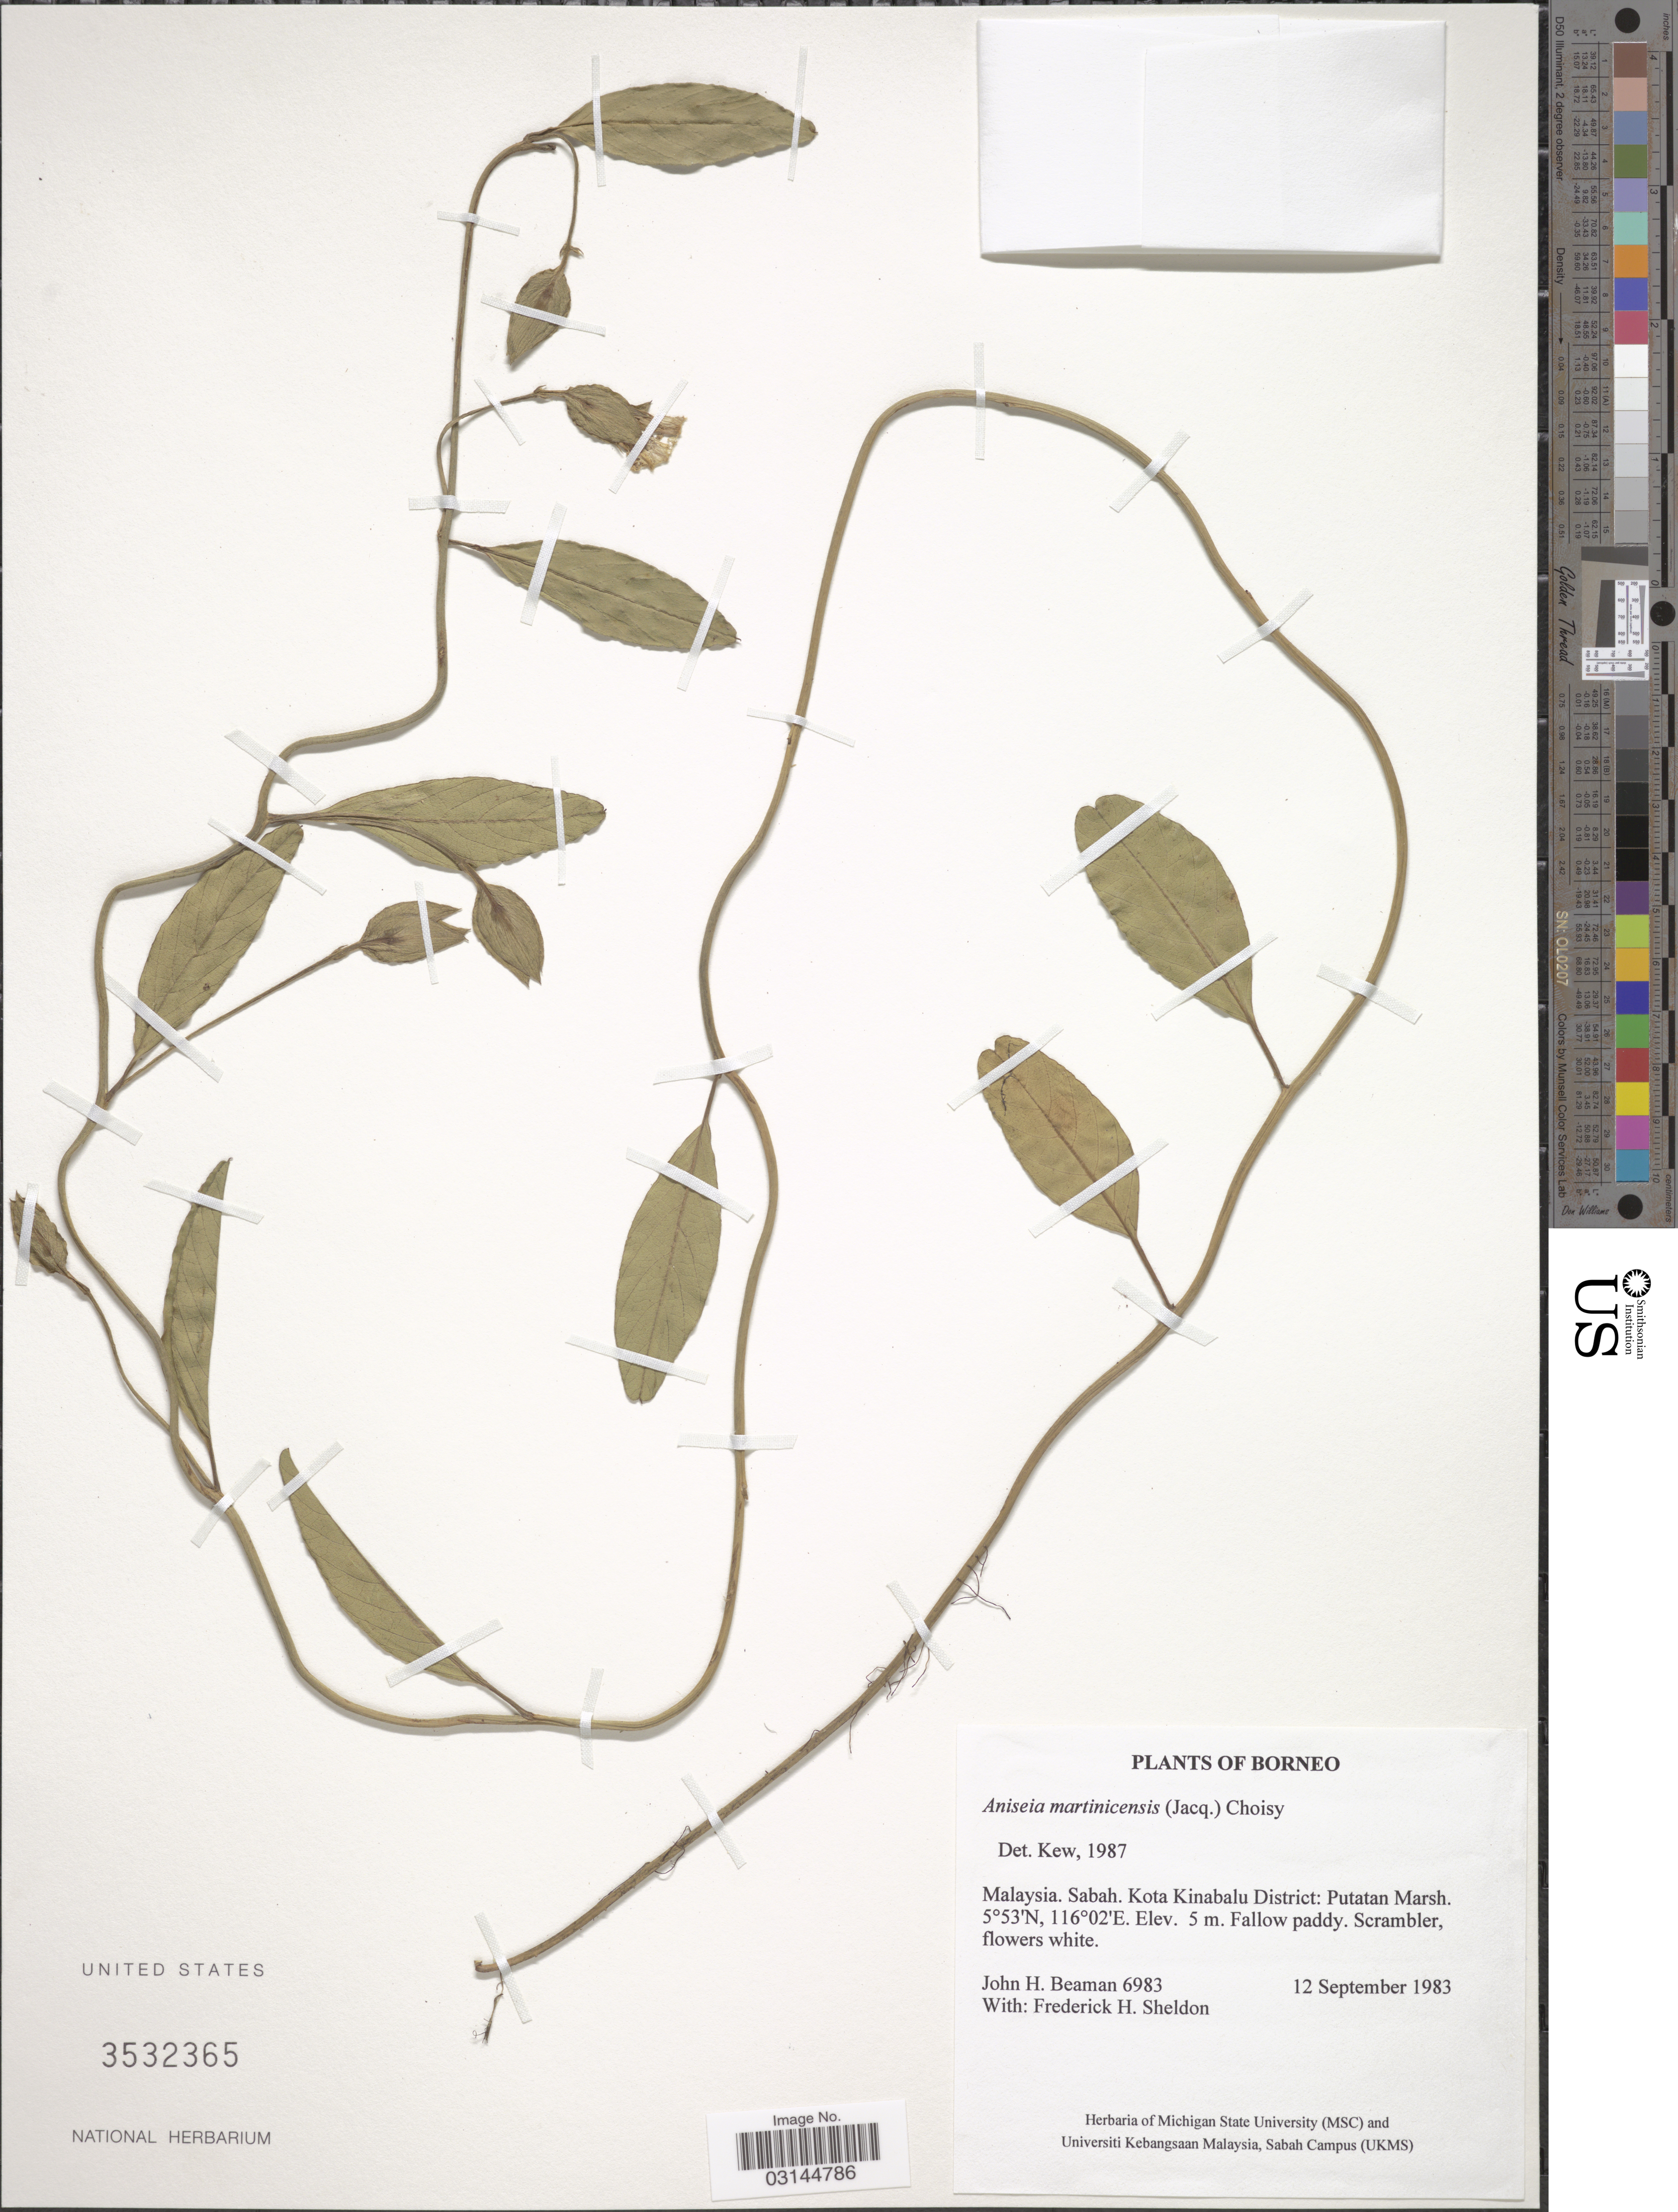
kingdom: Plantae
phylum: Tracheophyta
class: Magnoliopsida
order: Solanales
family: Convolvulaceae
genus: Aniseia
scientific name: Aniseia martinicensis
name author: (Jacq.) Choisy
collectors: J. H. Beaman & F. Sheldon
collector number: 6983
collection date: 1983-09-12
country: Malaysia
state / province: Sabah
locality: Borneo, Kota Kinabalu District: Putatan Marsh.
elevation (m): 5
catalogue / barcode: US 3532365